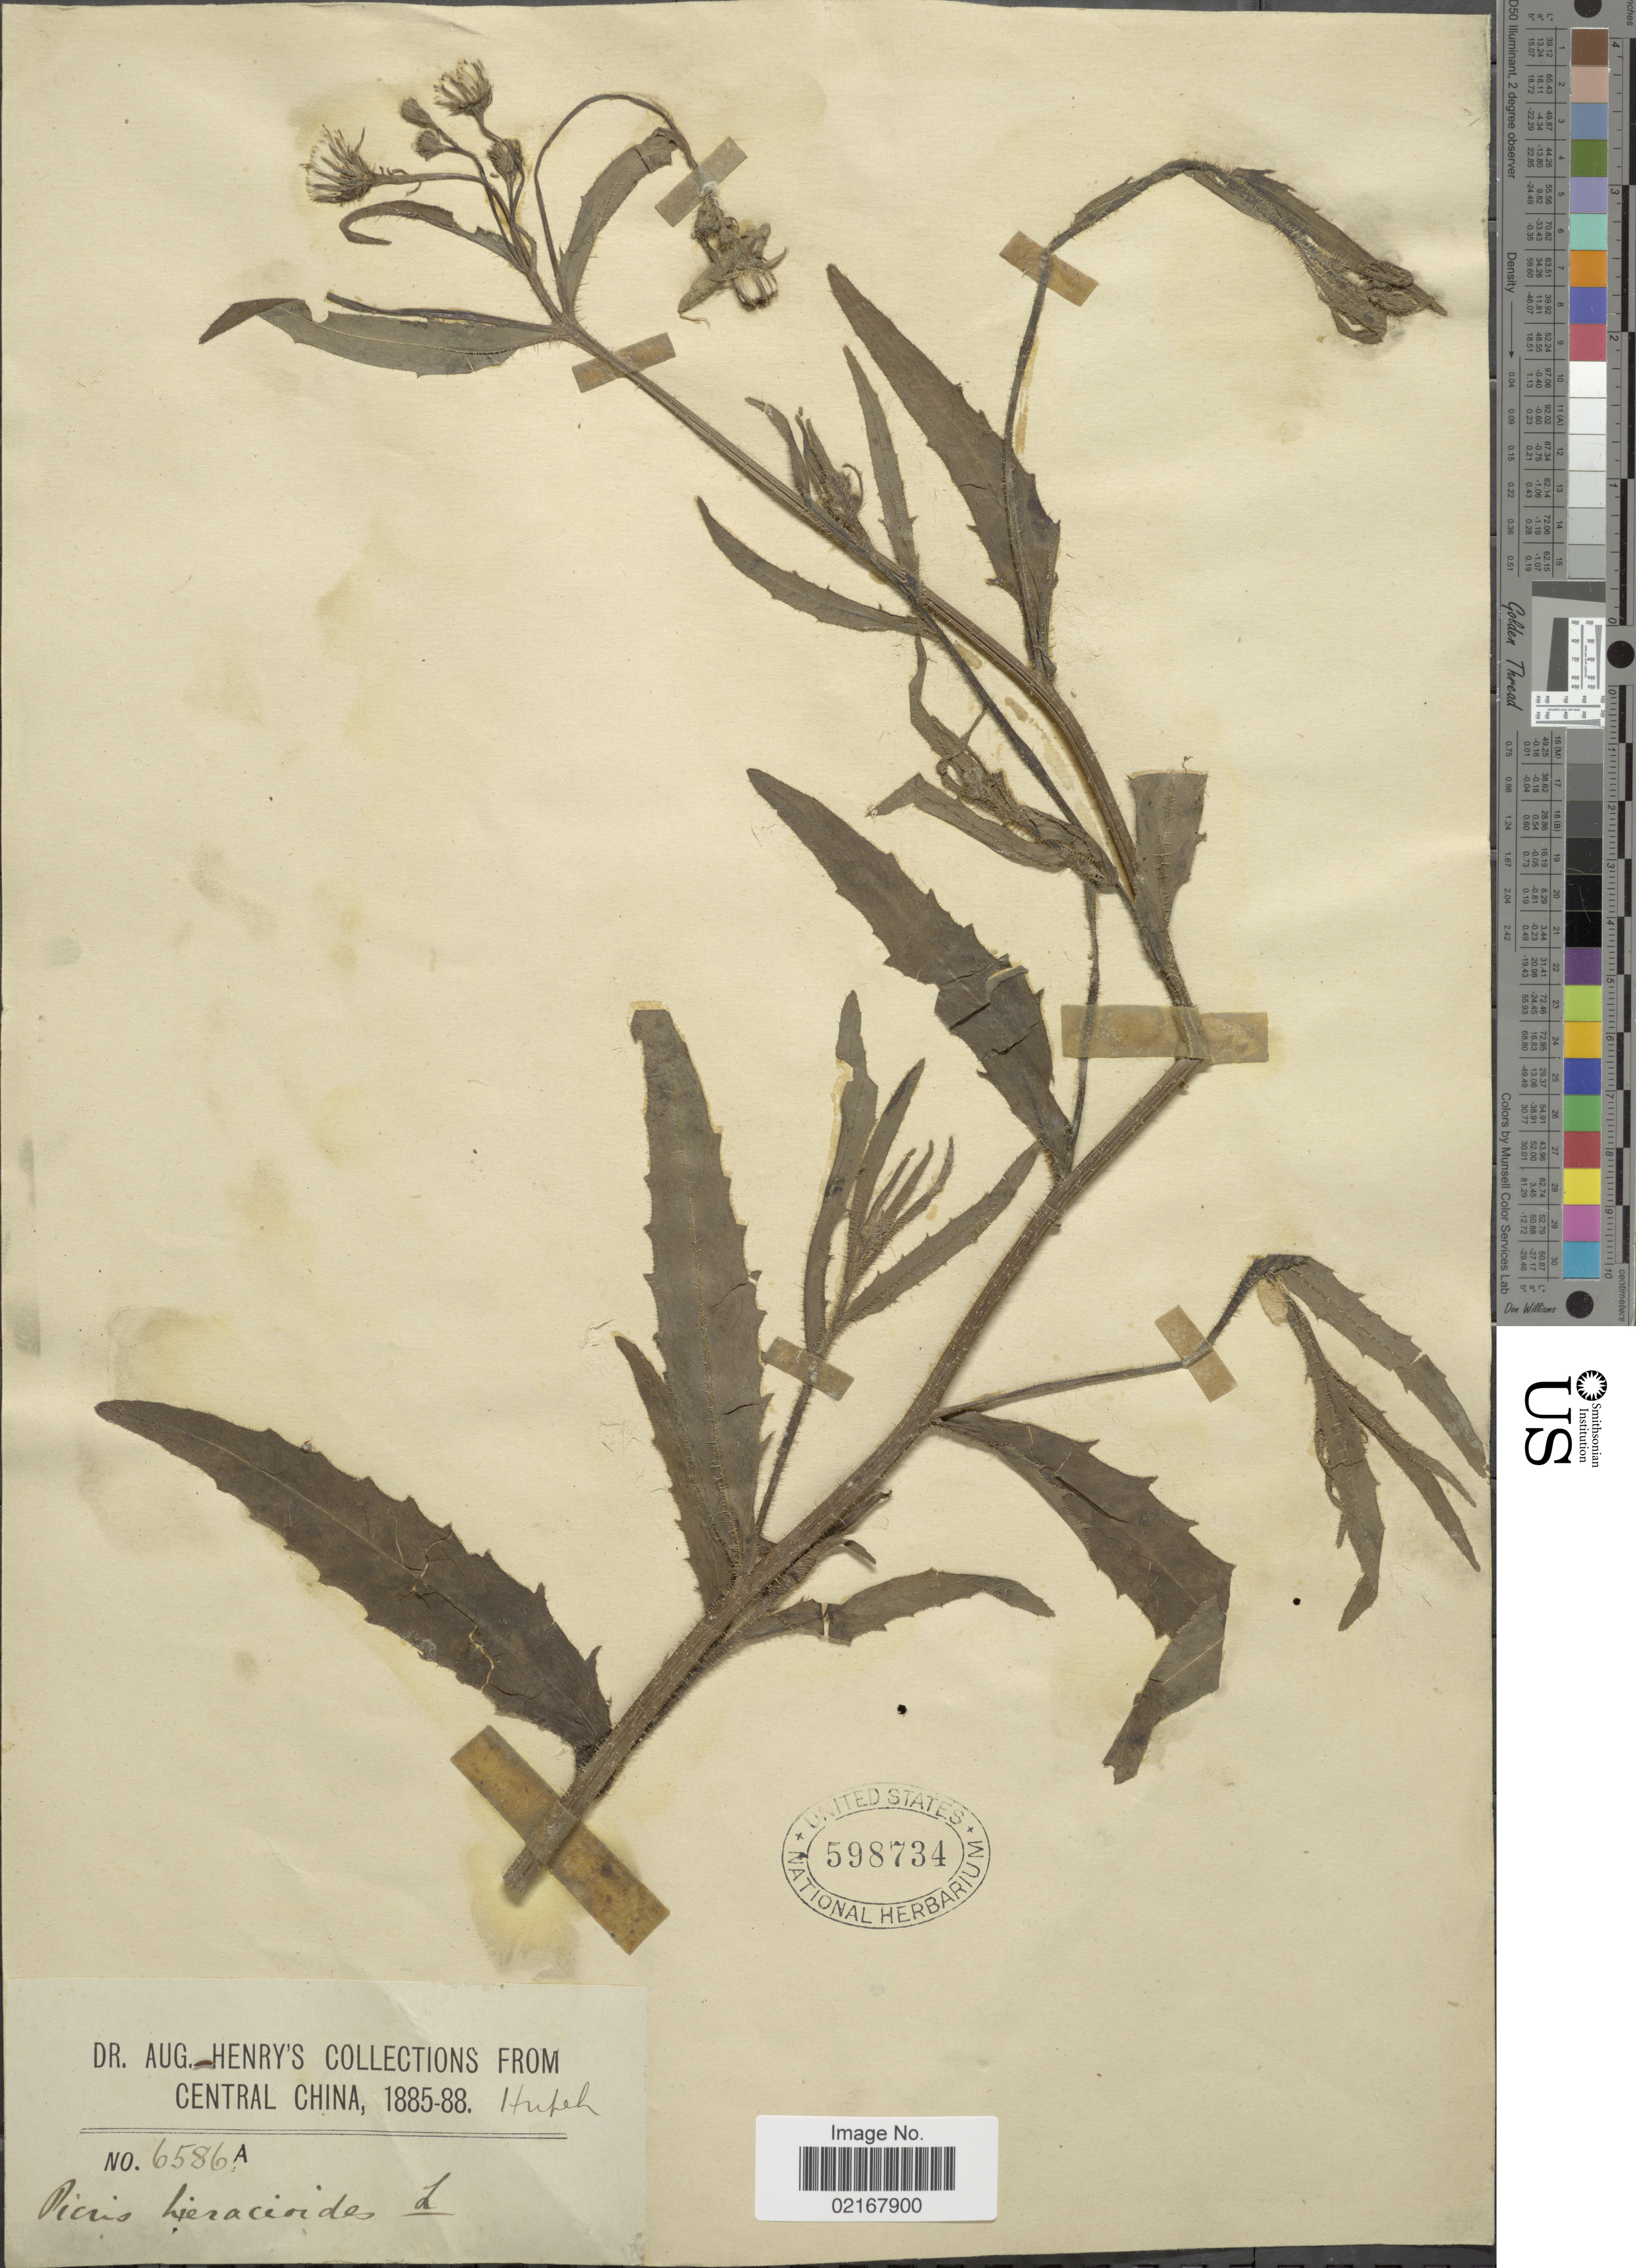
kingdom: Plantae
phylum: Tracheophyta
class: Magnoliopsida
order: Asterales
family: Asteraceae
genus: Picris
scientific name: Picris hieracioides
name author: L.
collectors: A. Henry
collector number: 6586 A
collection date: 1885/1888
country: China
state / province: Hubei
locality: Central China, Hupeh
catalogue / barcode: US 598734